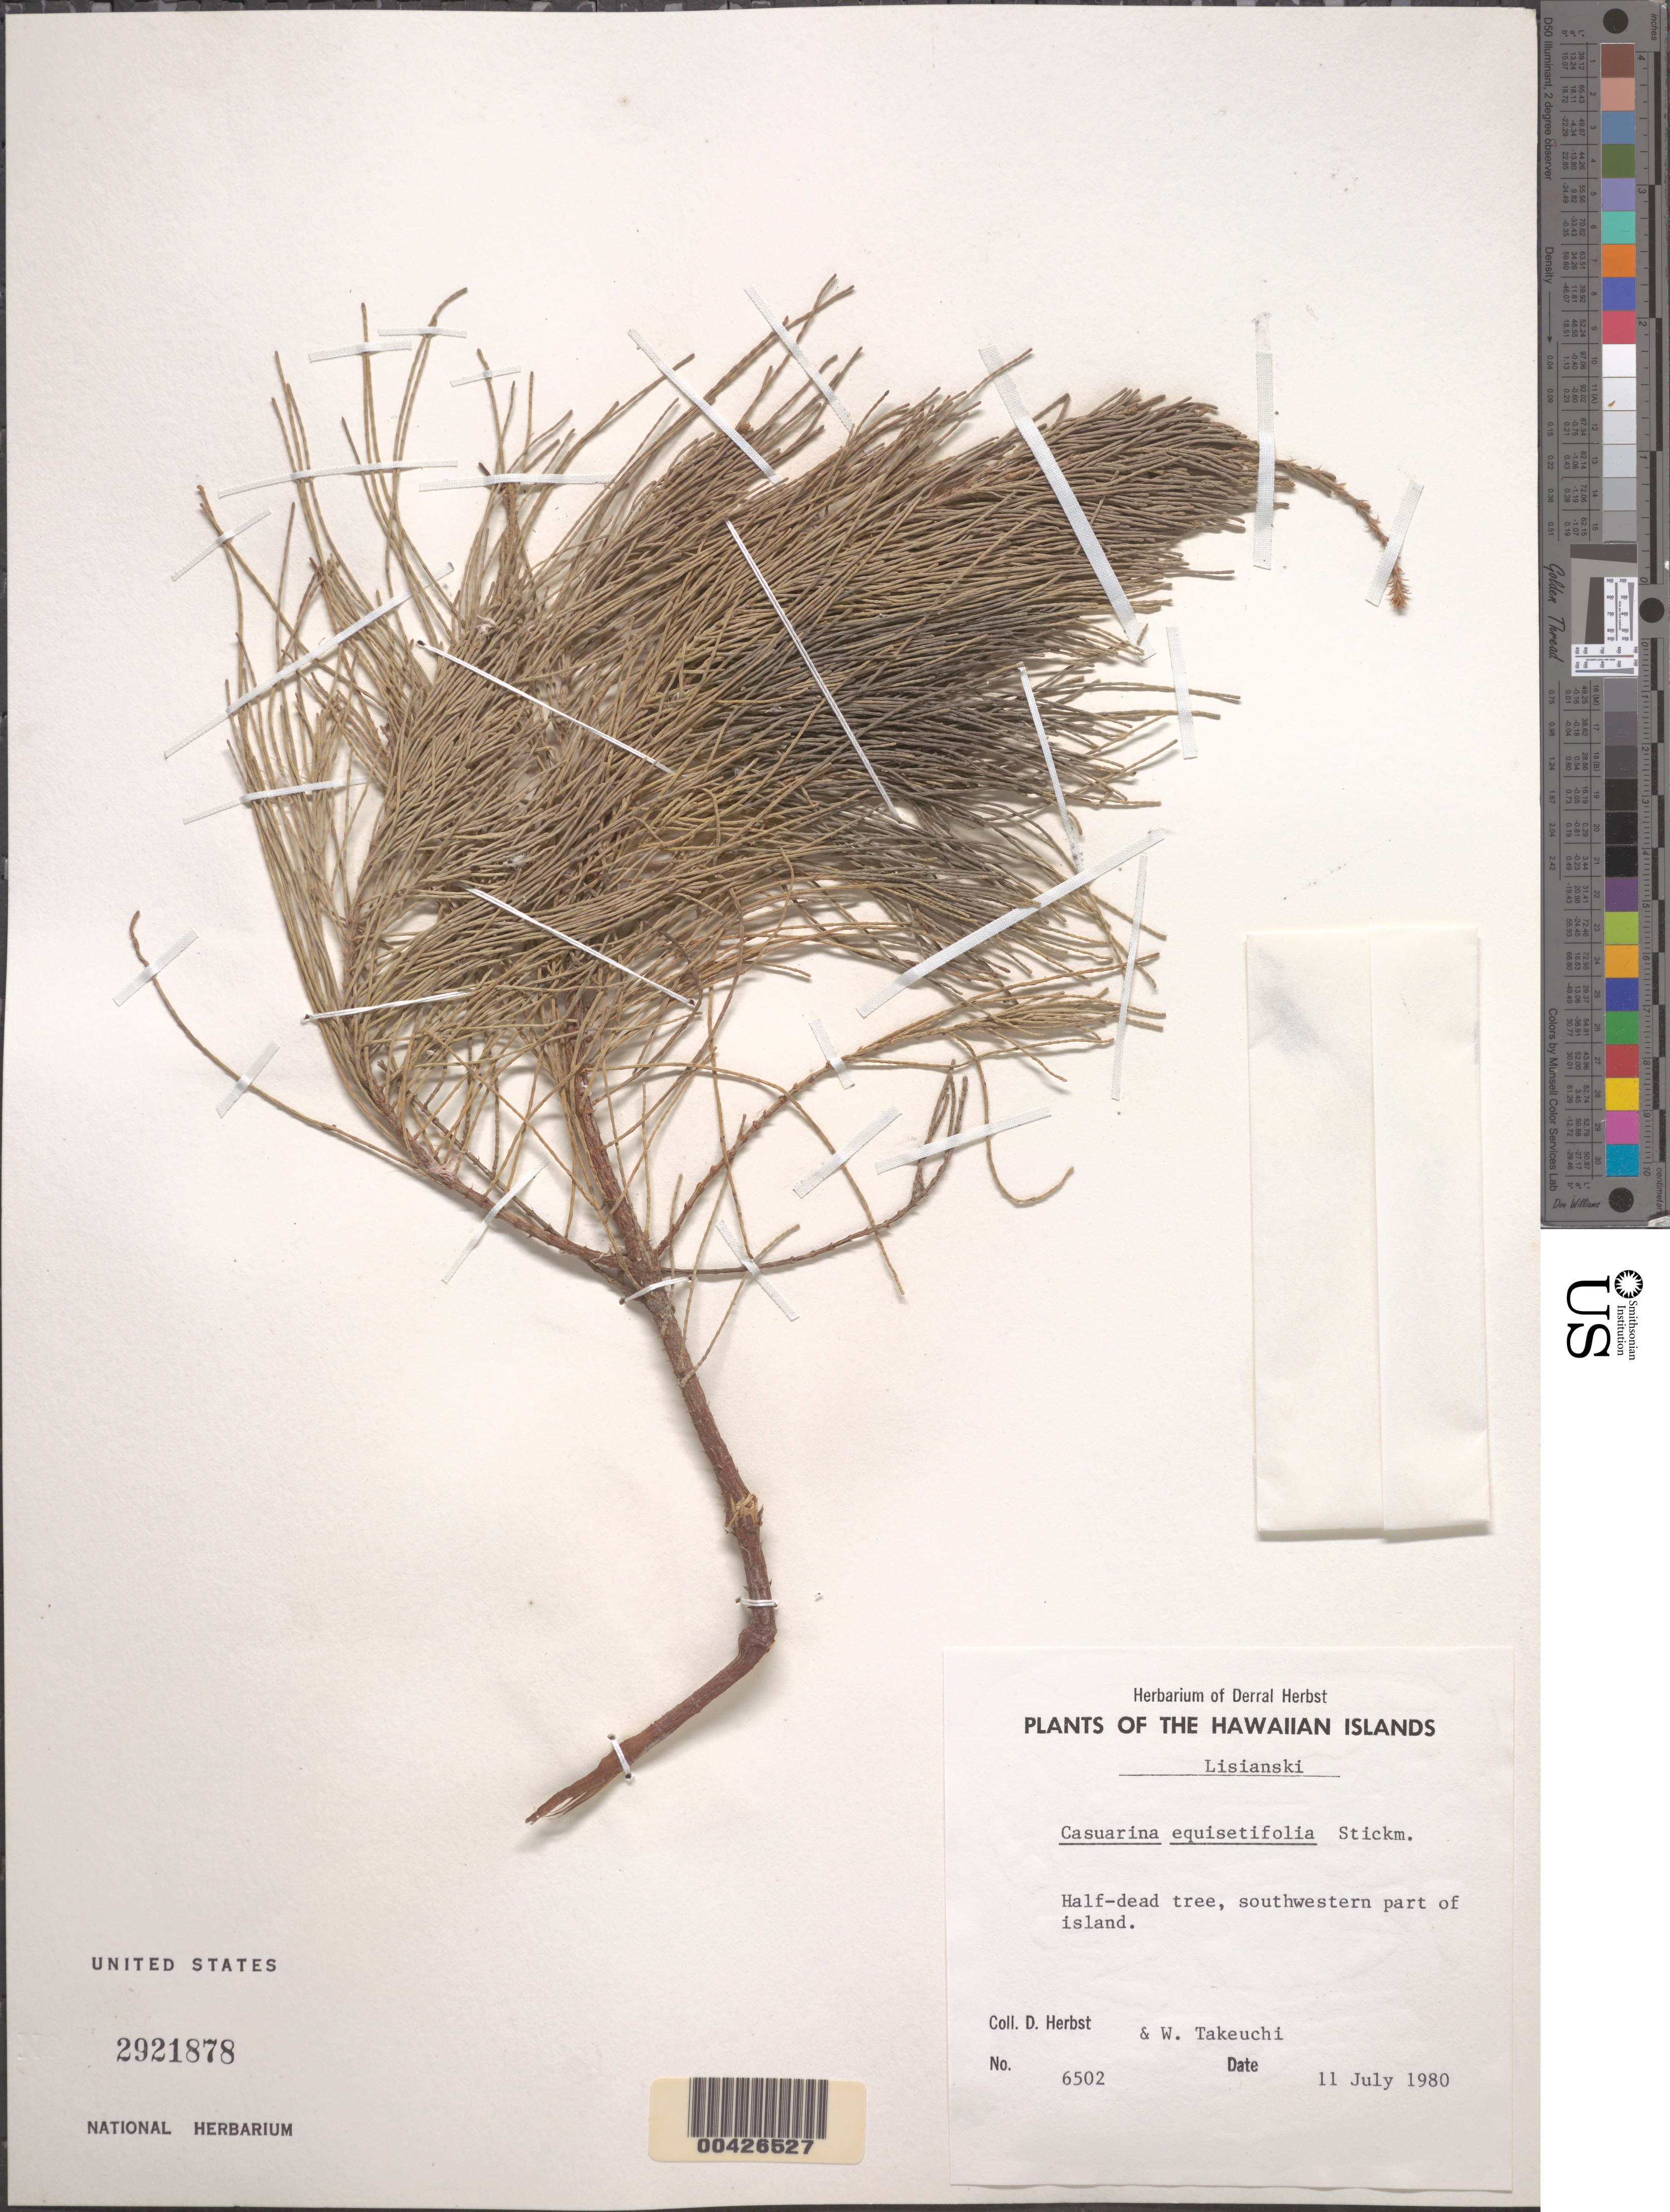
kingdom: Plantae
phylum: Tracheophyta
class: Magnoliopsida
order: Fagales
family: Casuarinaceae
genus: Casuarina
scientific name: Casuarina equisetifolia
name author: L.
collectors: D. R. Herbst & W. N. Takeuchi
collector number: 6502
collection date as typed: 11 Jul 1980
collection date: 1980-07-11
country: United States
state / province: Hawaii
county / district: Honolulu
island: Lisianski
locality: Southwestern part of island.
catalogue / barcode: US 2921878